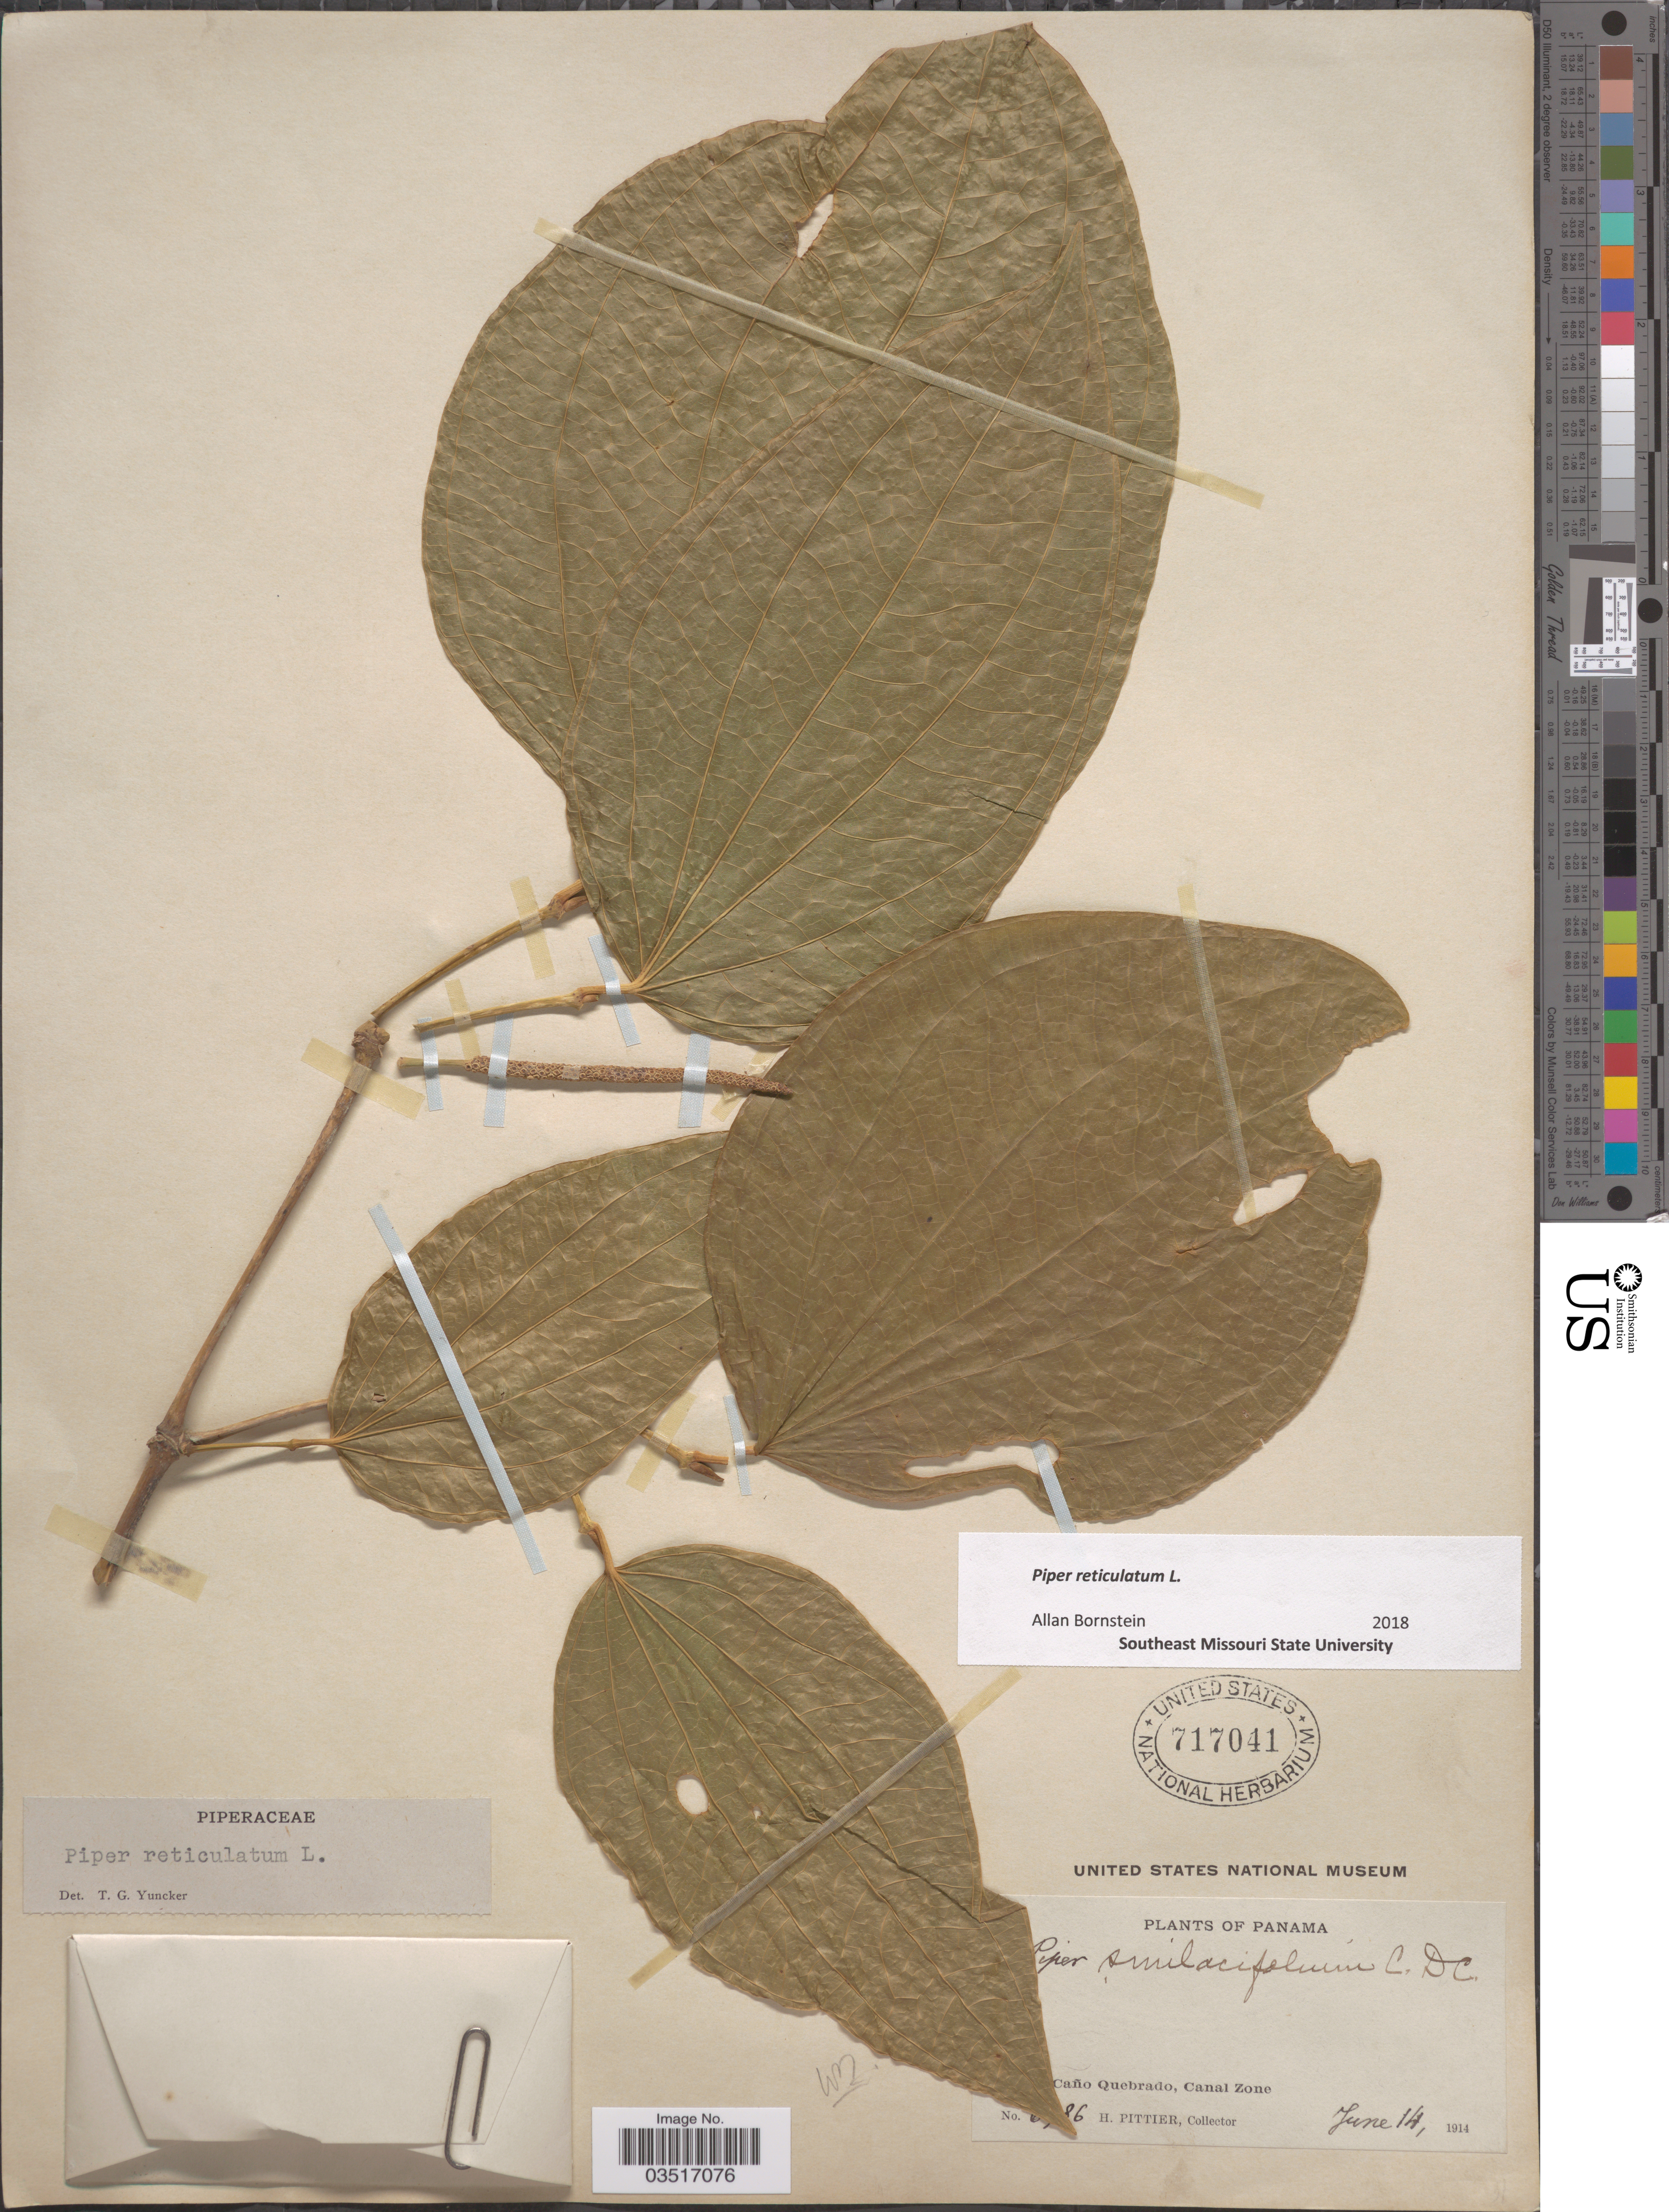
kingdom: Plantae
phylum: Tracheophyta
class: Magnoliopsida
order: Piperales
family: Piperaceae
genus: Piper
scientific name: Piper reticulatum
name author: L.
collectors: H. F. Pittier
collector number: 6786*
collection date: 1914-06-14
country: Panama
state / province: Colón / Panamá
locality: Caño Quebrado, Canal Zone.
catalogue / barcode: US 717041